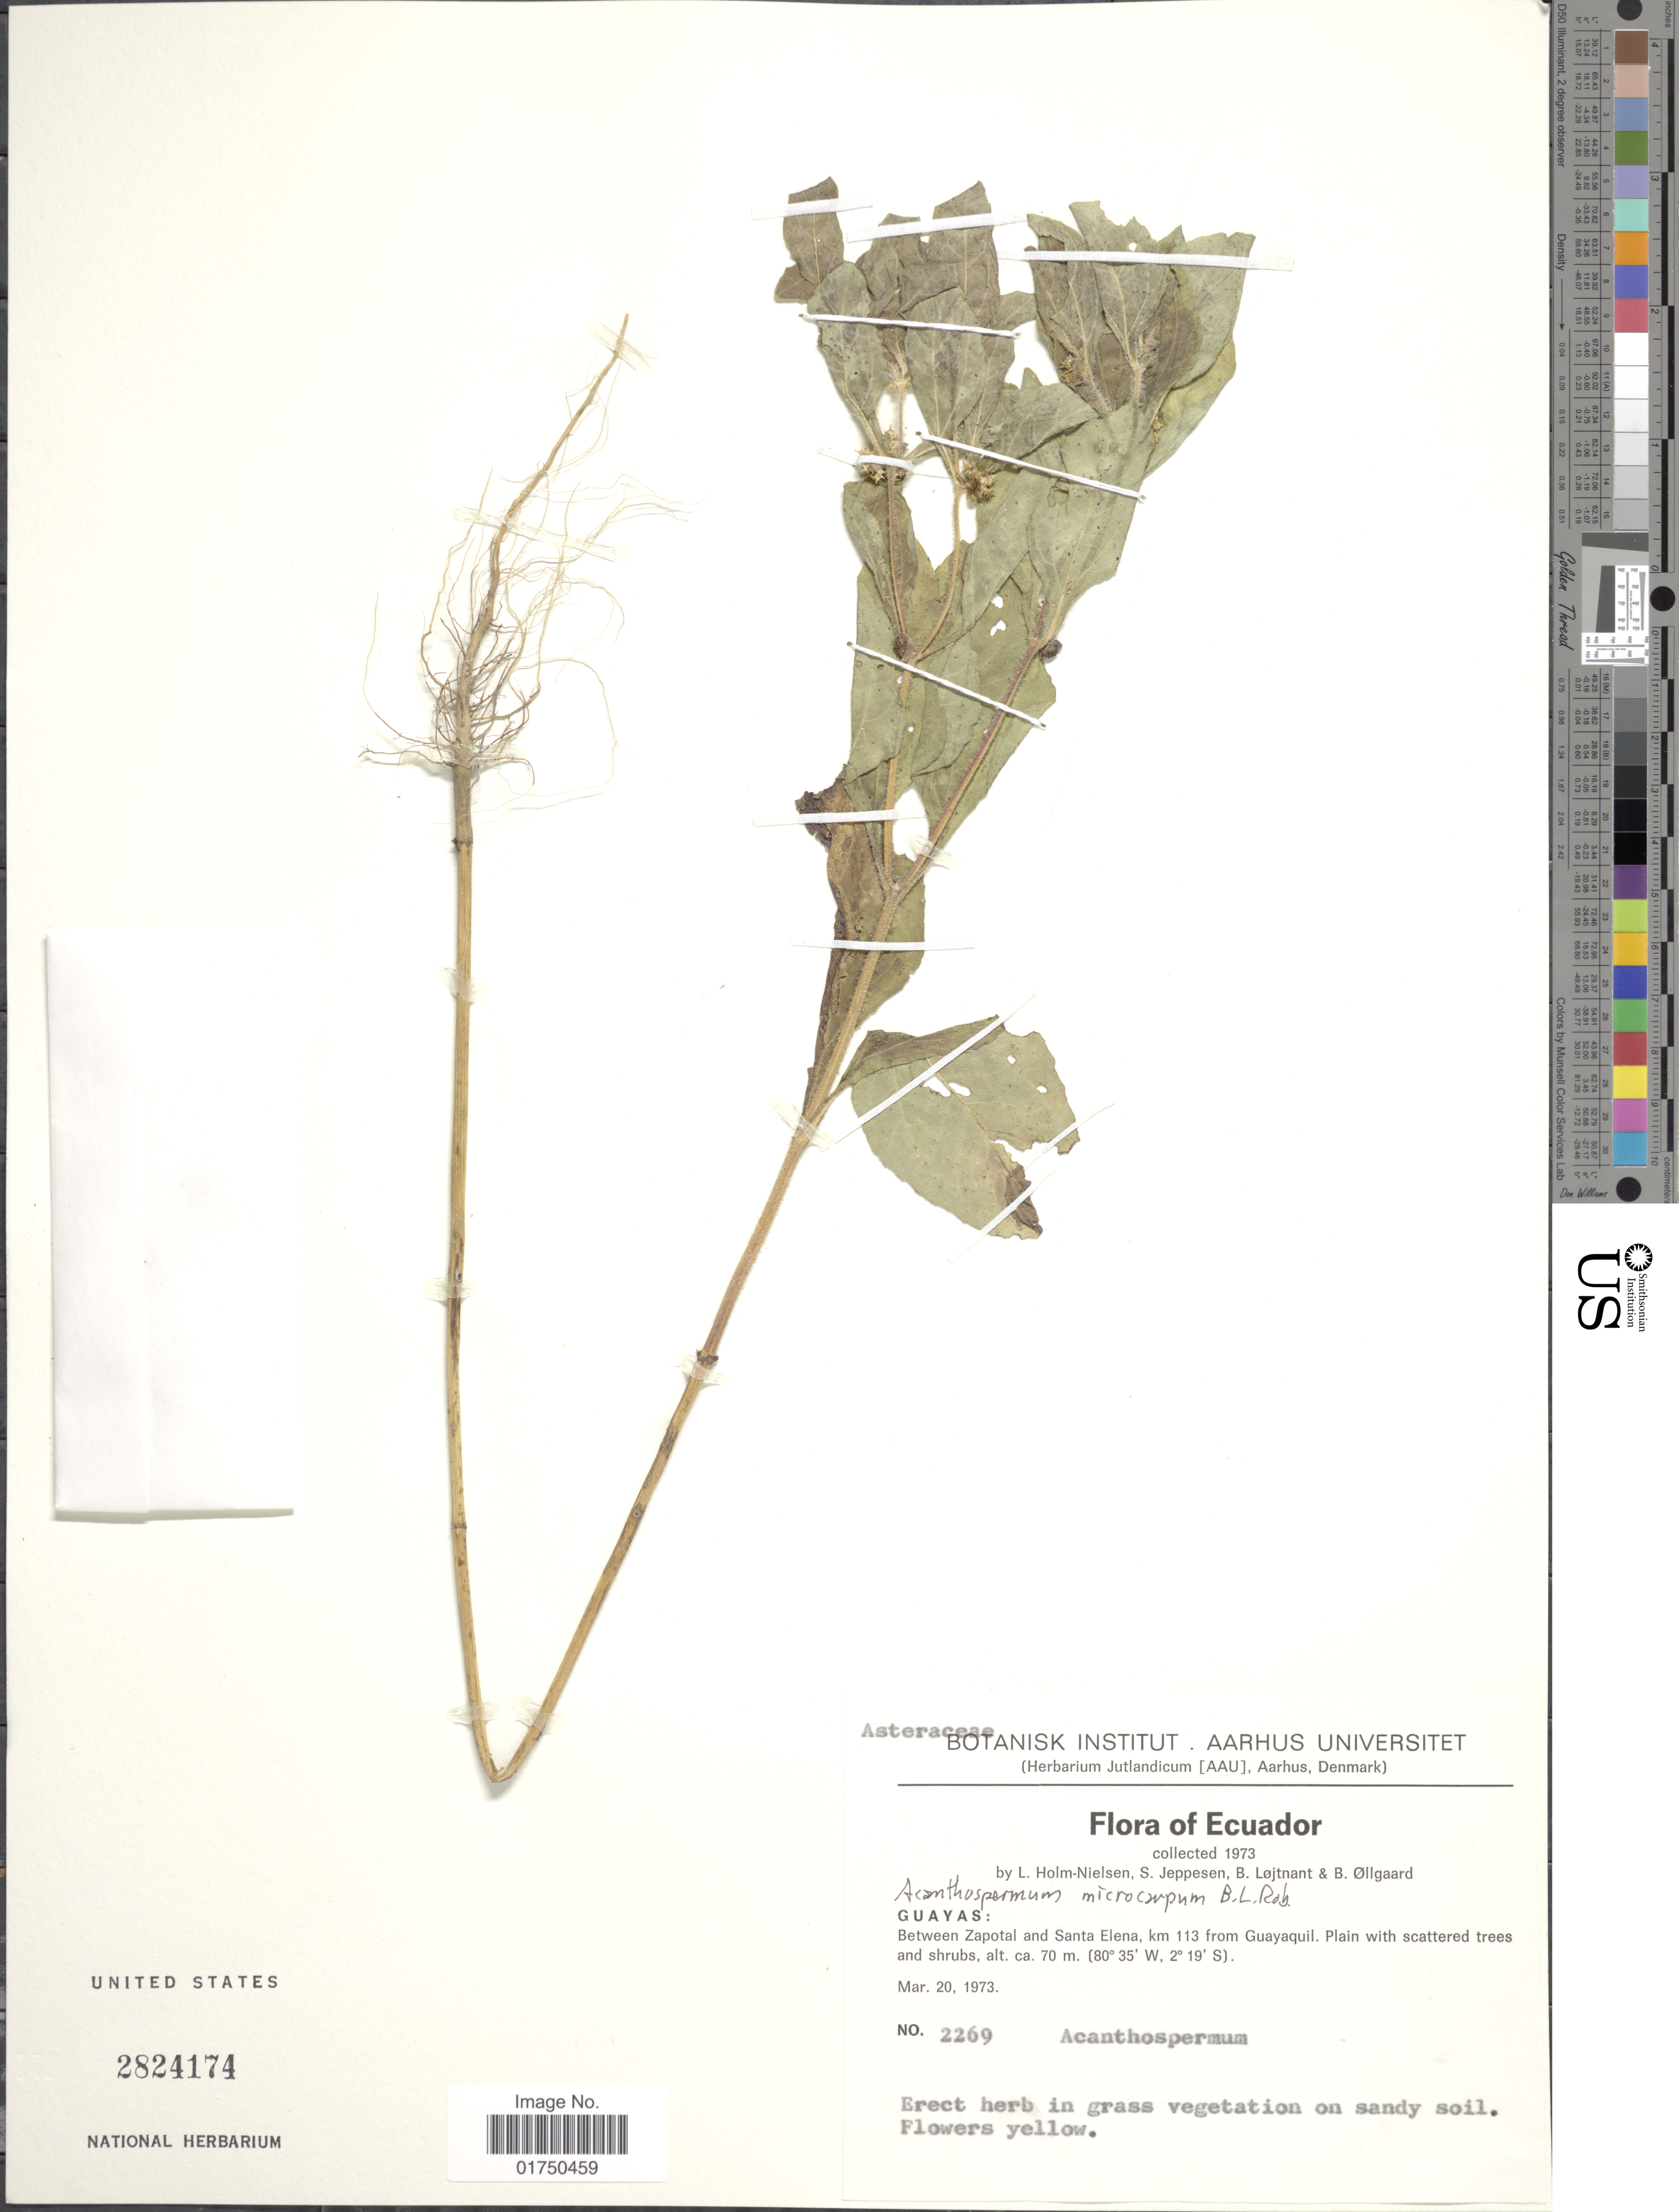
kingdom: Plantae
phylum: Tracheophyta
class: Magnoliopsida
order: Asterales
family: Asteraceae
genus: Acanthospermum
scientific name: Acanthospermum microcarpum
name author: B.L. Rob.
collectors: L. B. Holm-Nielsen, S. Jeppesen, B. Löjtnant & B. Øllgaard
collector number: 2269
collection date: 1973-03-20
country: Ecuador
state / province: Guayas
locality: Guayas: Between Zapotal and Santa Elena, km 113 from Guayaquil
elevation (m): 70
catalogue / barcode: US 2824174